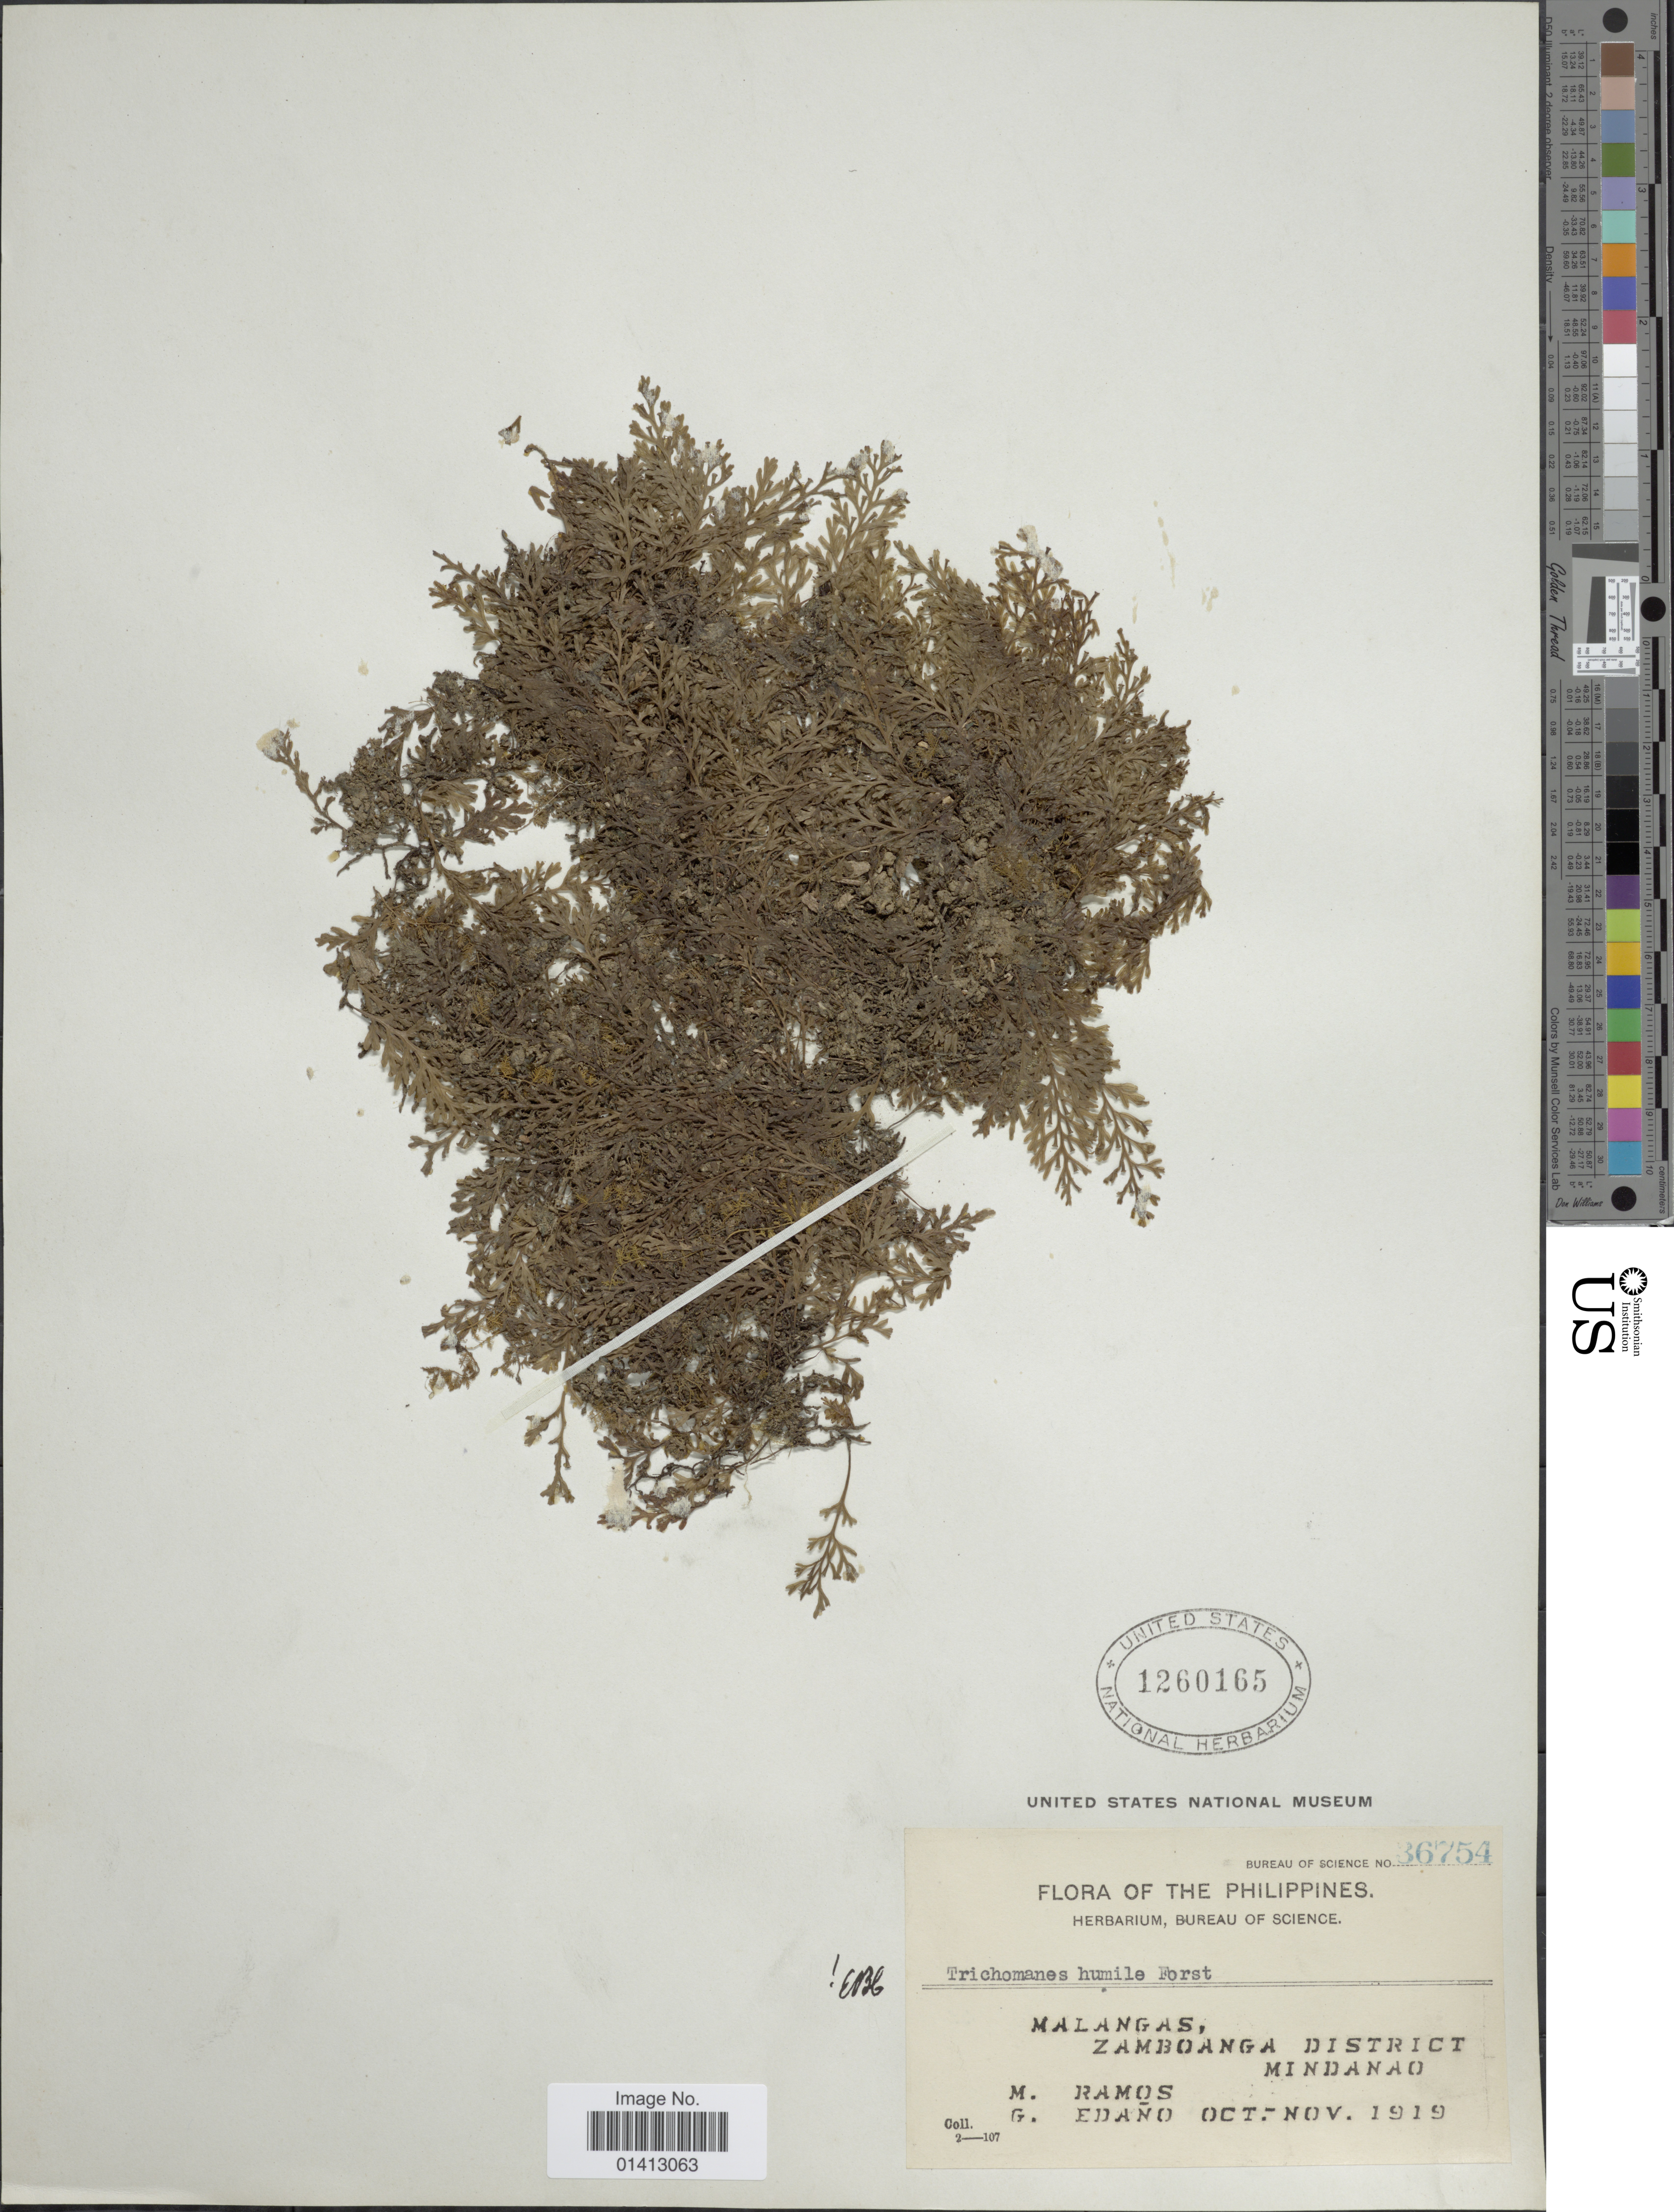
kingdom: Plantae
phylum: Tracheophyta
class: Polypodiopsida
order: Hymenophyllales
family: Hymenophyllaceae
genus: Crepidomanes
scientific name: Crepidomanes humilis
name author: (G. Forst.) Bosch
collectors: M. Ramos & G. Edaño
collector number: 36754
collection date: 1919-10/1919-11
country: Philippines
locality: Malangas, Zamboanga District, Mindanao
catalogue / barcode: US 1260165